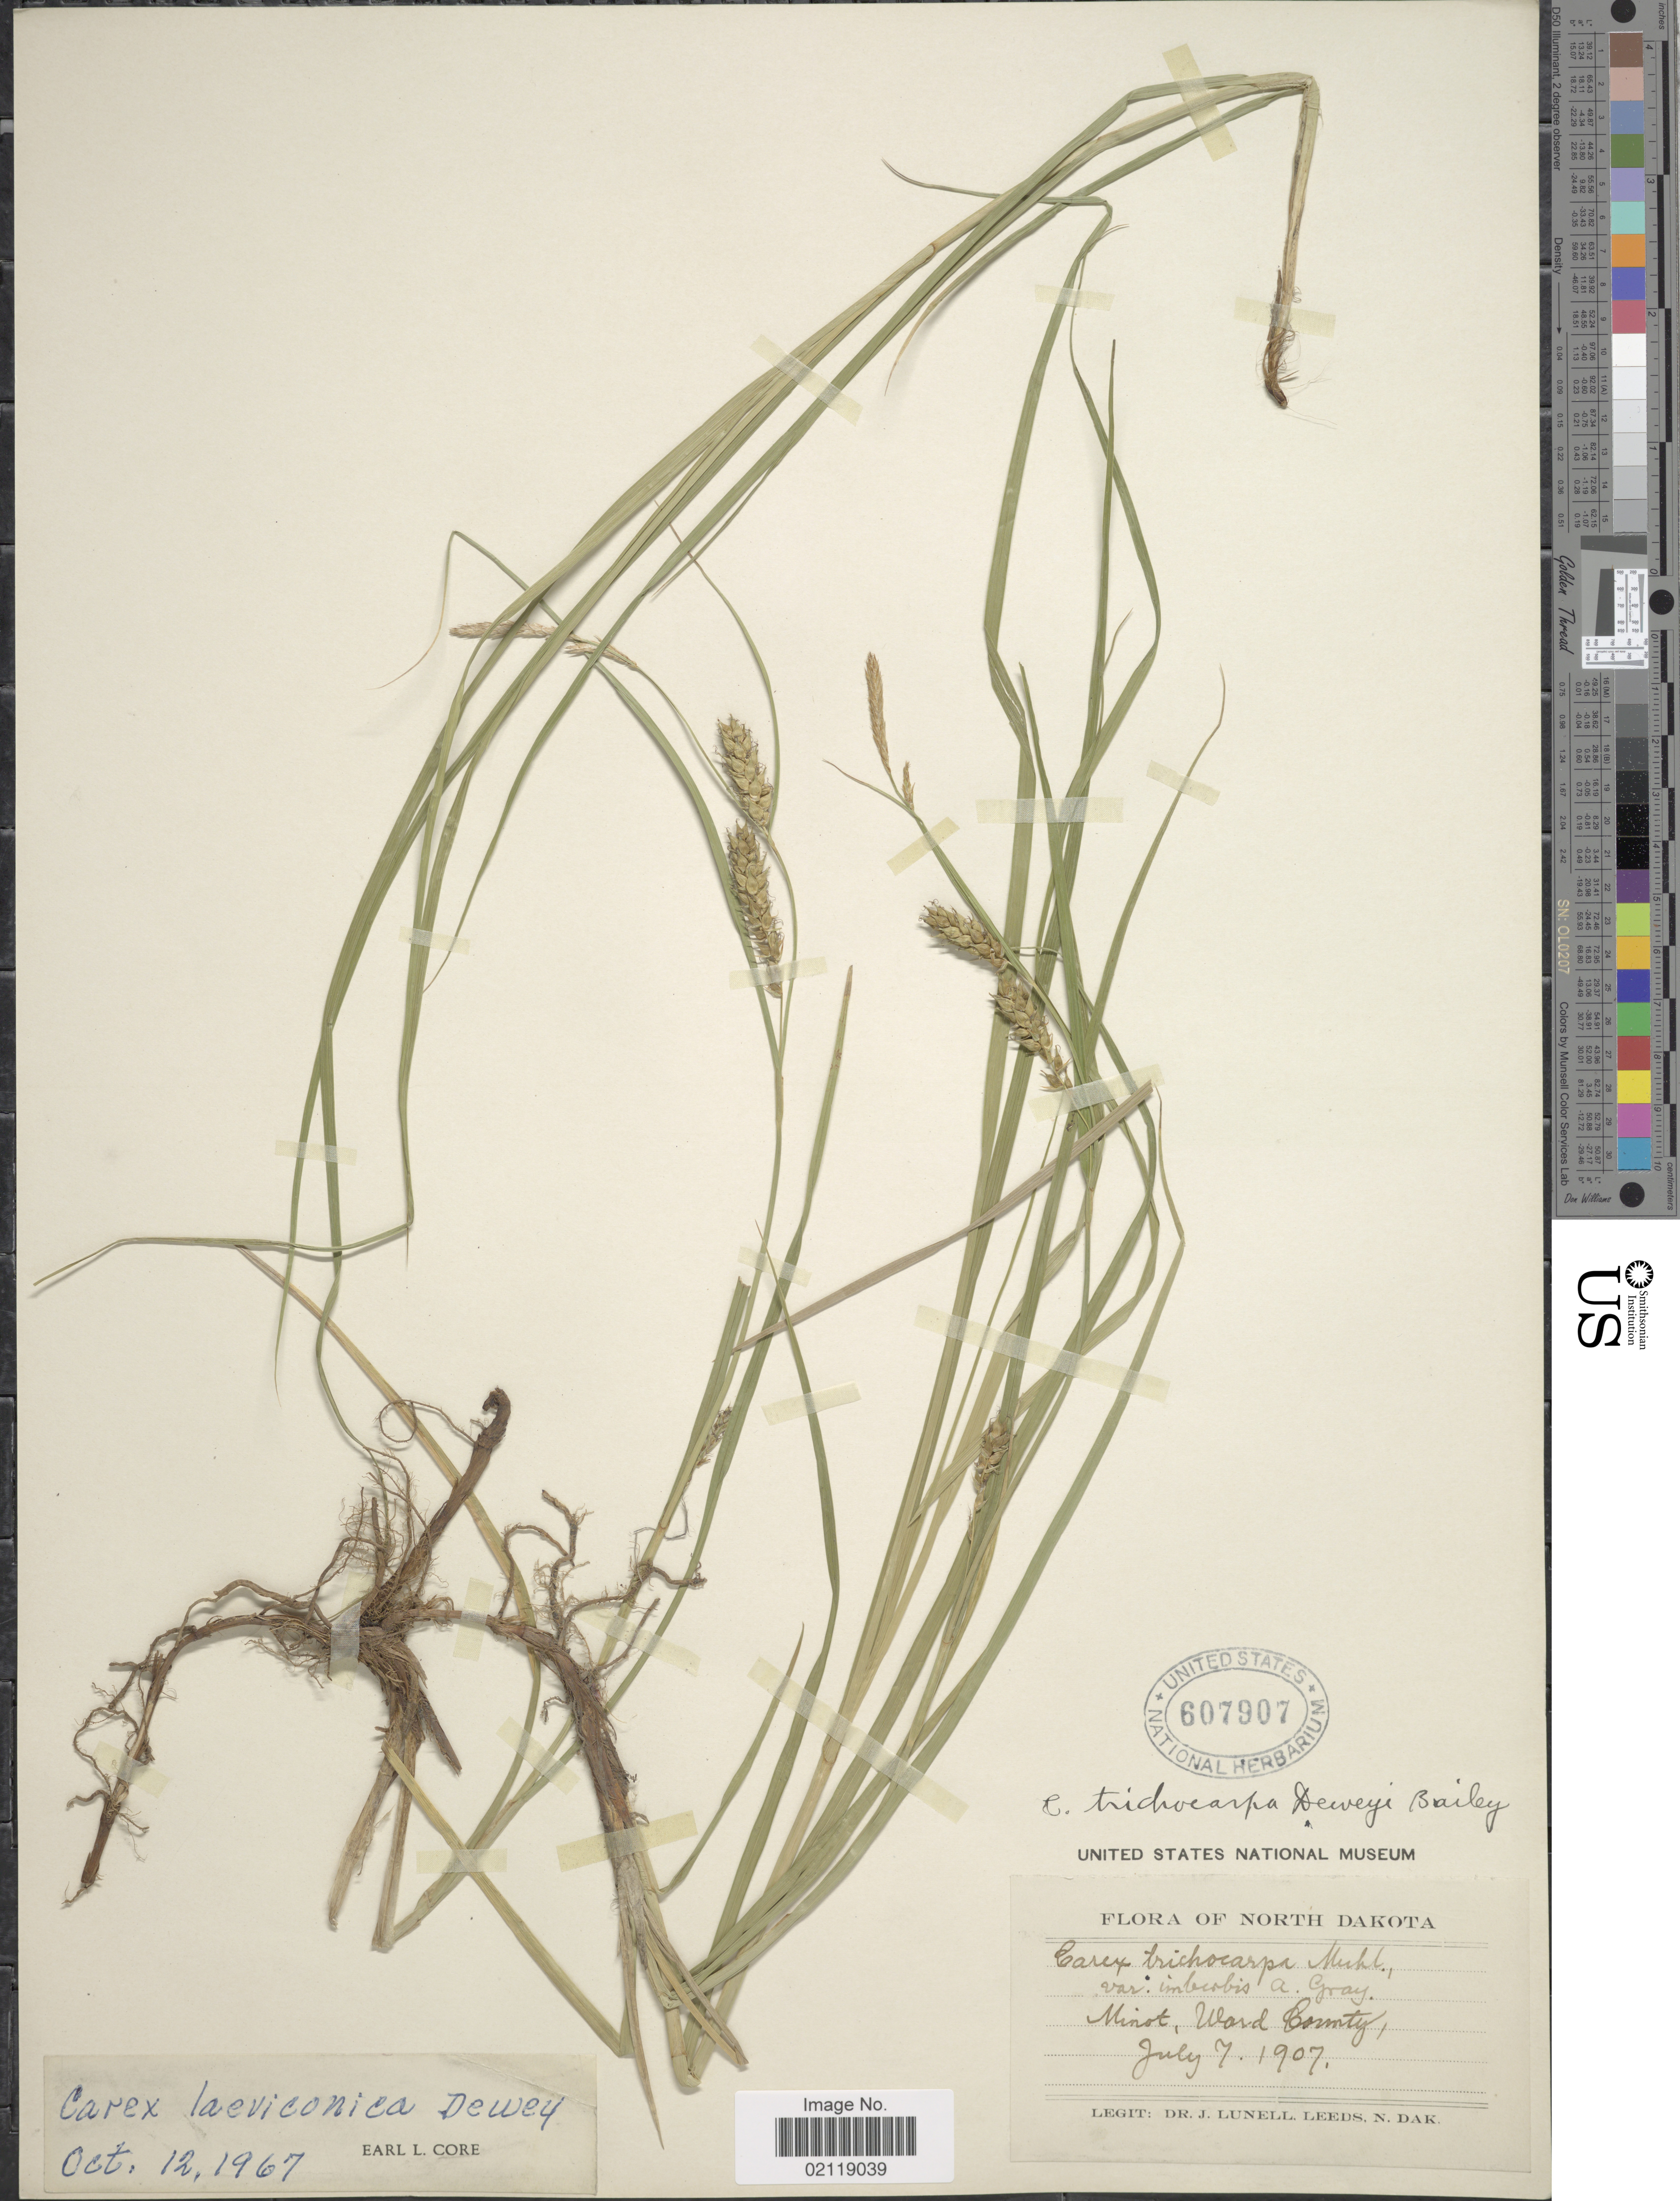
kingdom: Plantae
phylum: Tracheophyta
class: Liliopsida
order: Poales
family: Cyperaceae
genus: Carex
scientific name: Carex laeviconica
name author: Dewey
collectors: J. Lunell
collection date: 1907-07-07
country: United States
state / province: North Dakota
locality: Minot, Ward County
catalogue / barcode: US 607907